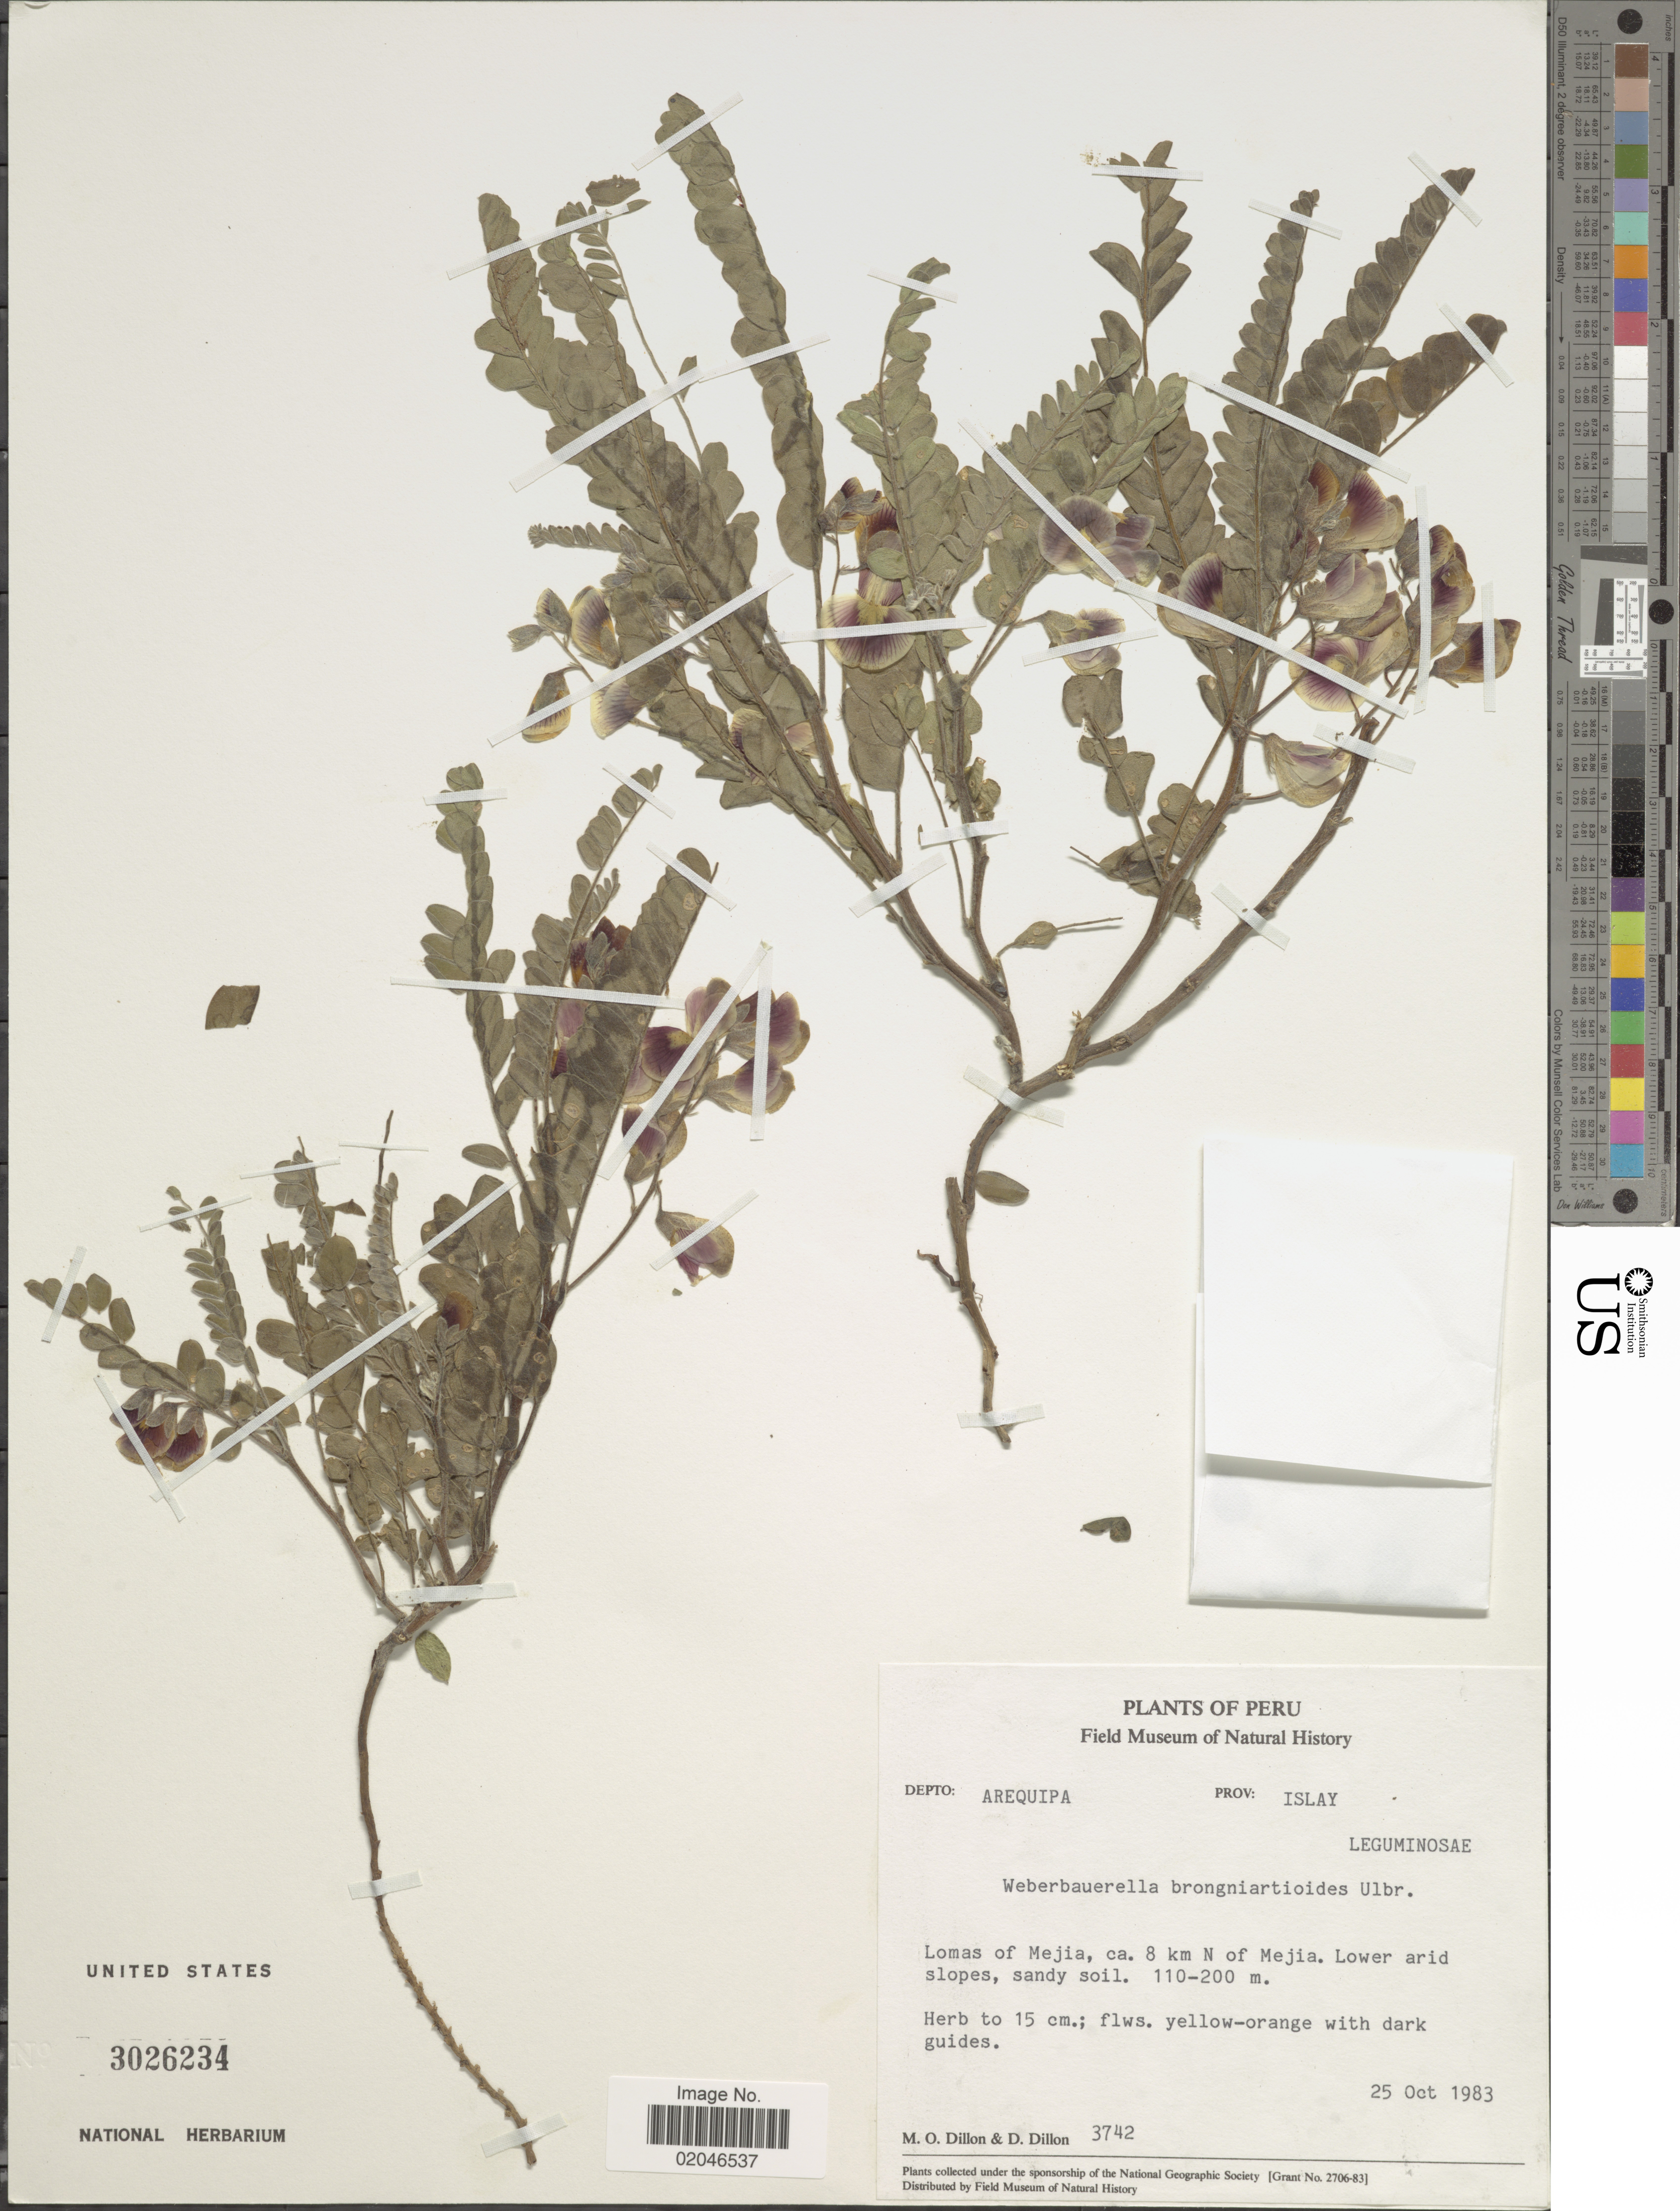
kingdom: Plantae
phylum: Tracheophyta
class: Magnoliopsida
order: Fabales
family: Fabaceae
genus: Weberbauerella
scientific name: Weberbauerella brongniartioides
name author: Ulbr.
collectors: M. O. Dillon & D. Dillon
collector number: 3742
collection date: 1983-10-25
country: Peru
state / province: Arequipa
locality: Depto Arequipa, Prov. Islay, Lomas of Mejia, ca 8 km N of Mejia. Lower arid slopes, sandy soil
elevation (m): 110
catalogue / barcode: US 3026234